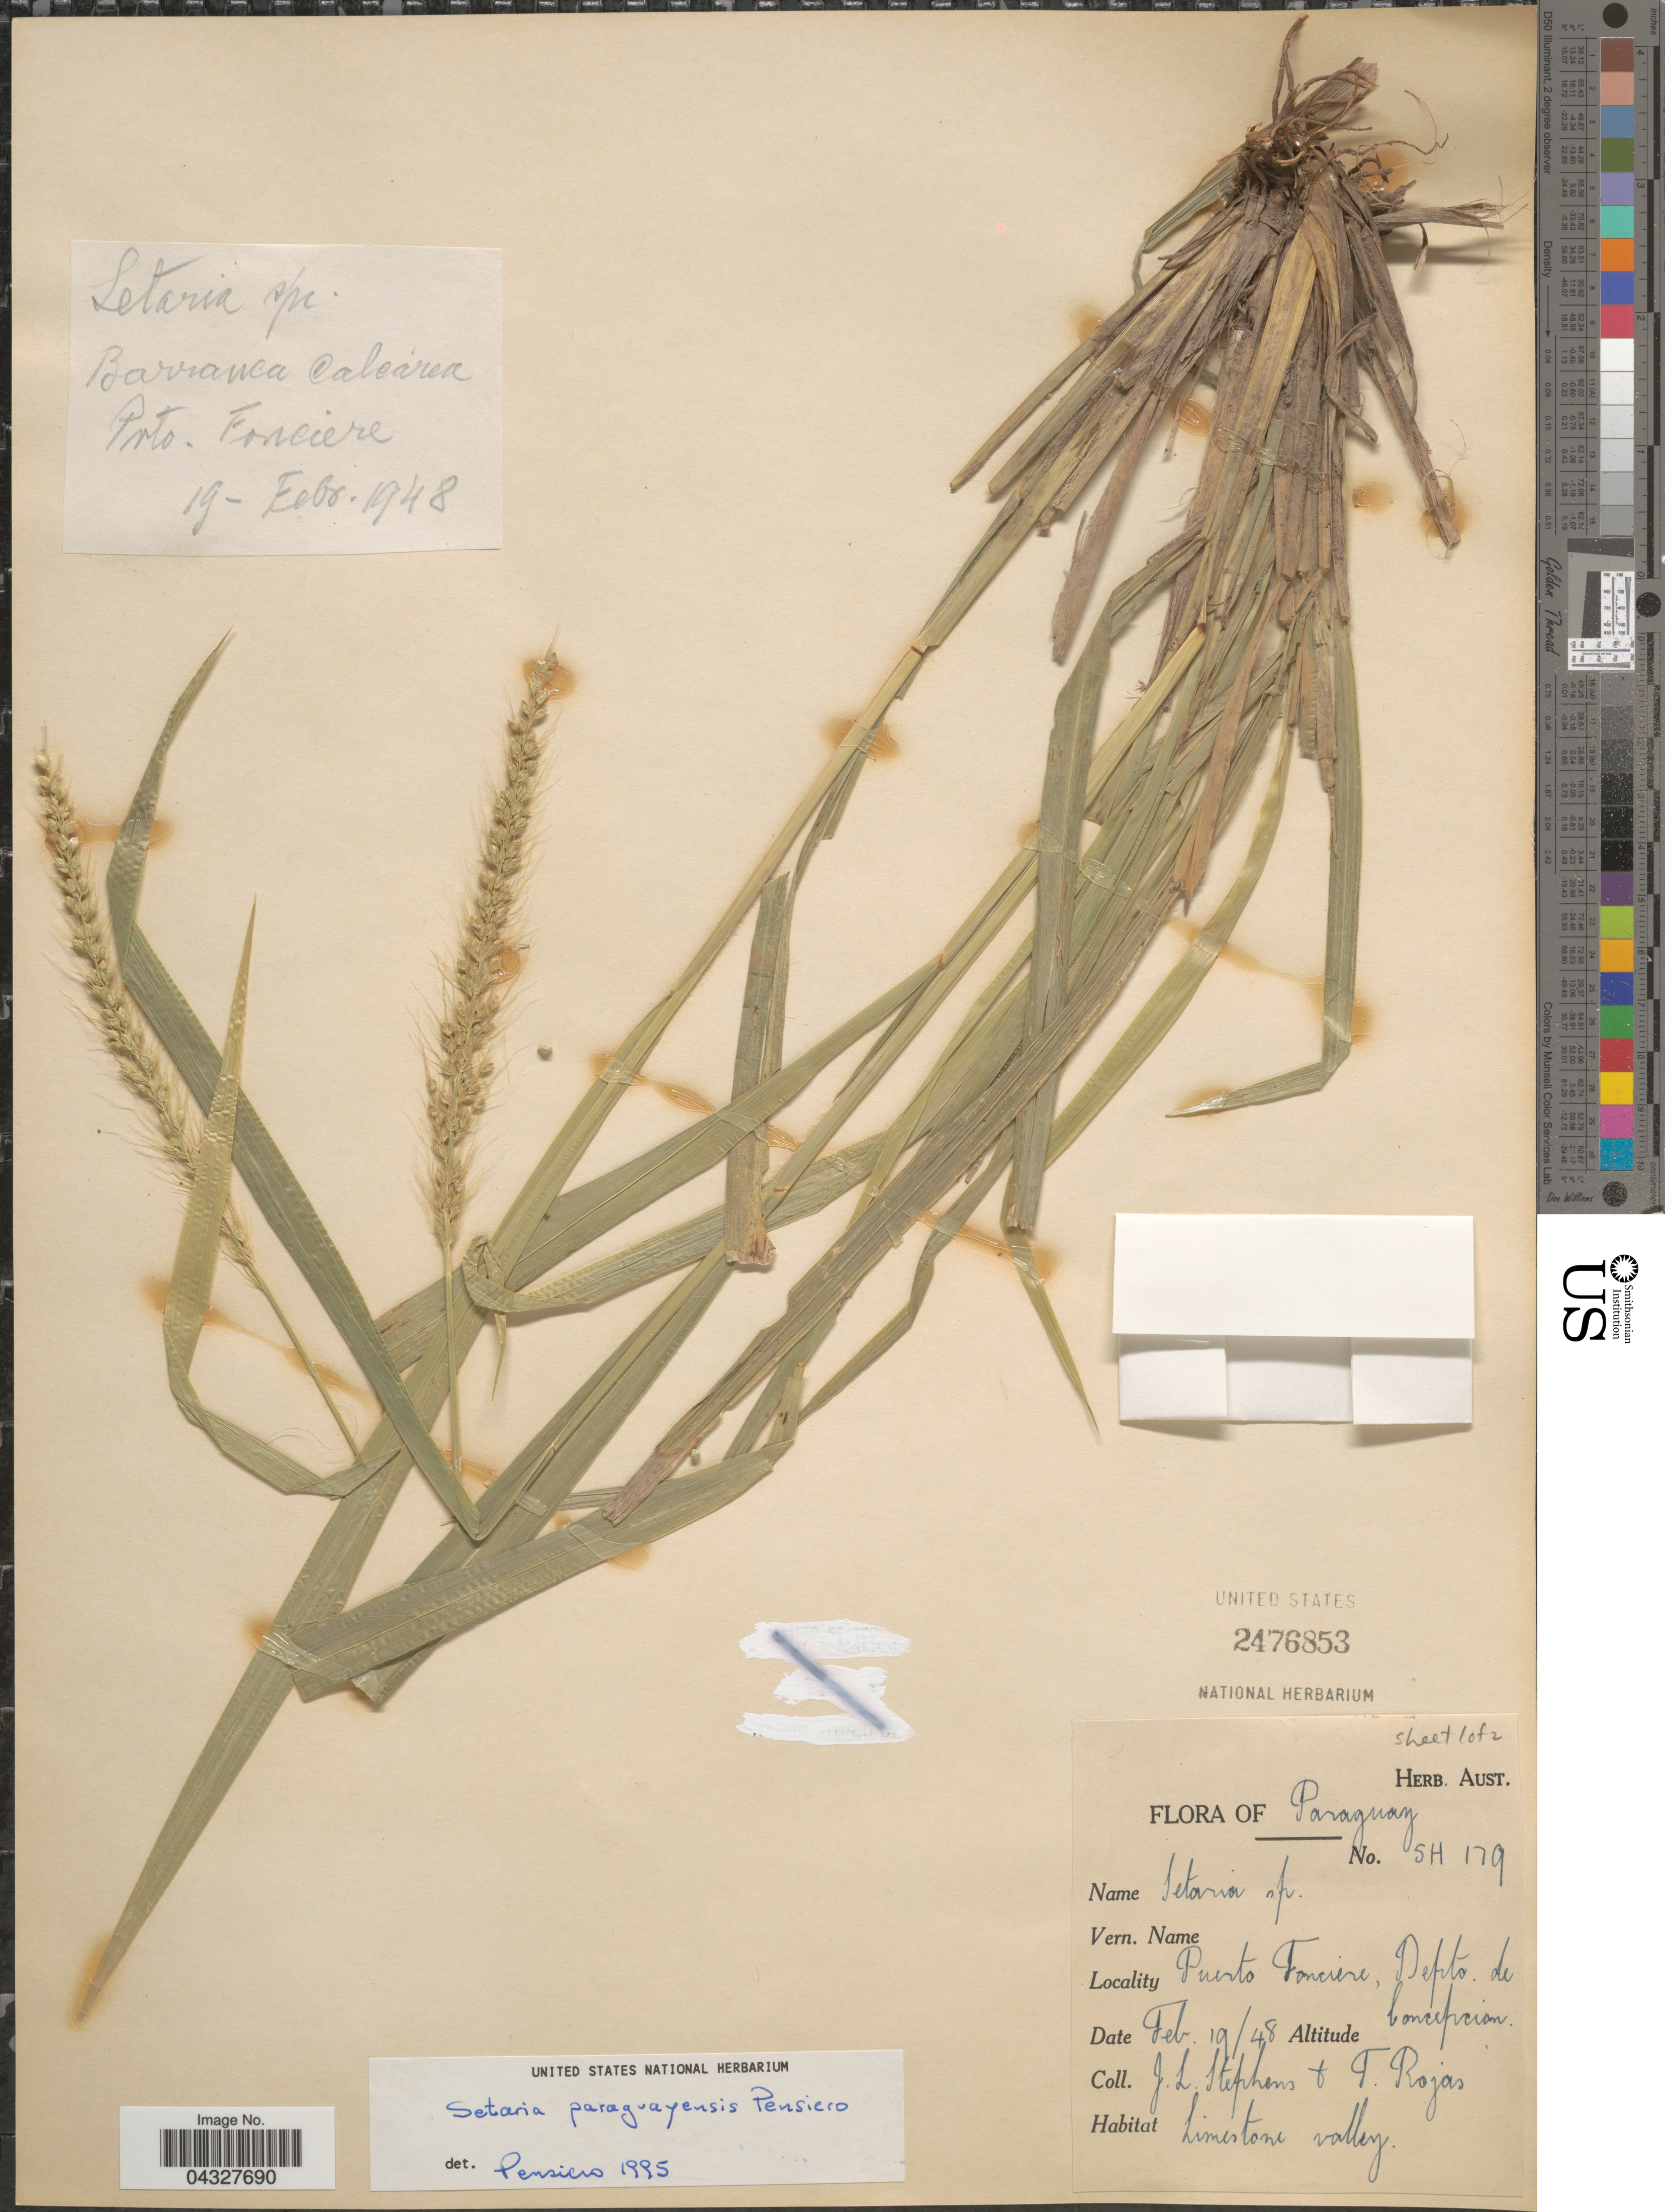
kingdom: Plantae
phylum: Tracheophyta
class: Liliopsida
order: Poales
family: Poaceae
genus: Setaria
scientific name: Setaria paraguayensis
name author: Pensiero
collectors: J. Stephens & T. Rojas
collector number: SH 179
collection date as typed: Transcribed d/m/y: 19/2/48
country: Paraguay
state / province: Concepcion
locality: Puerto Fonciere, Depto de Concepcion.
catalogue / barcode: US 2476853